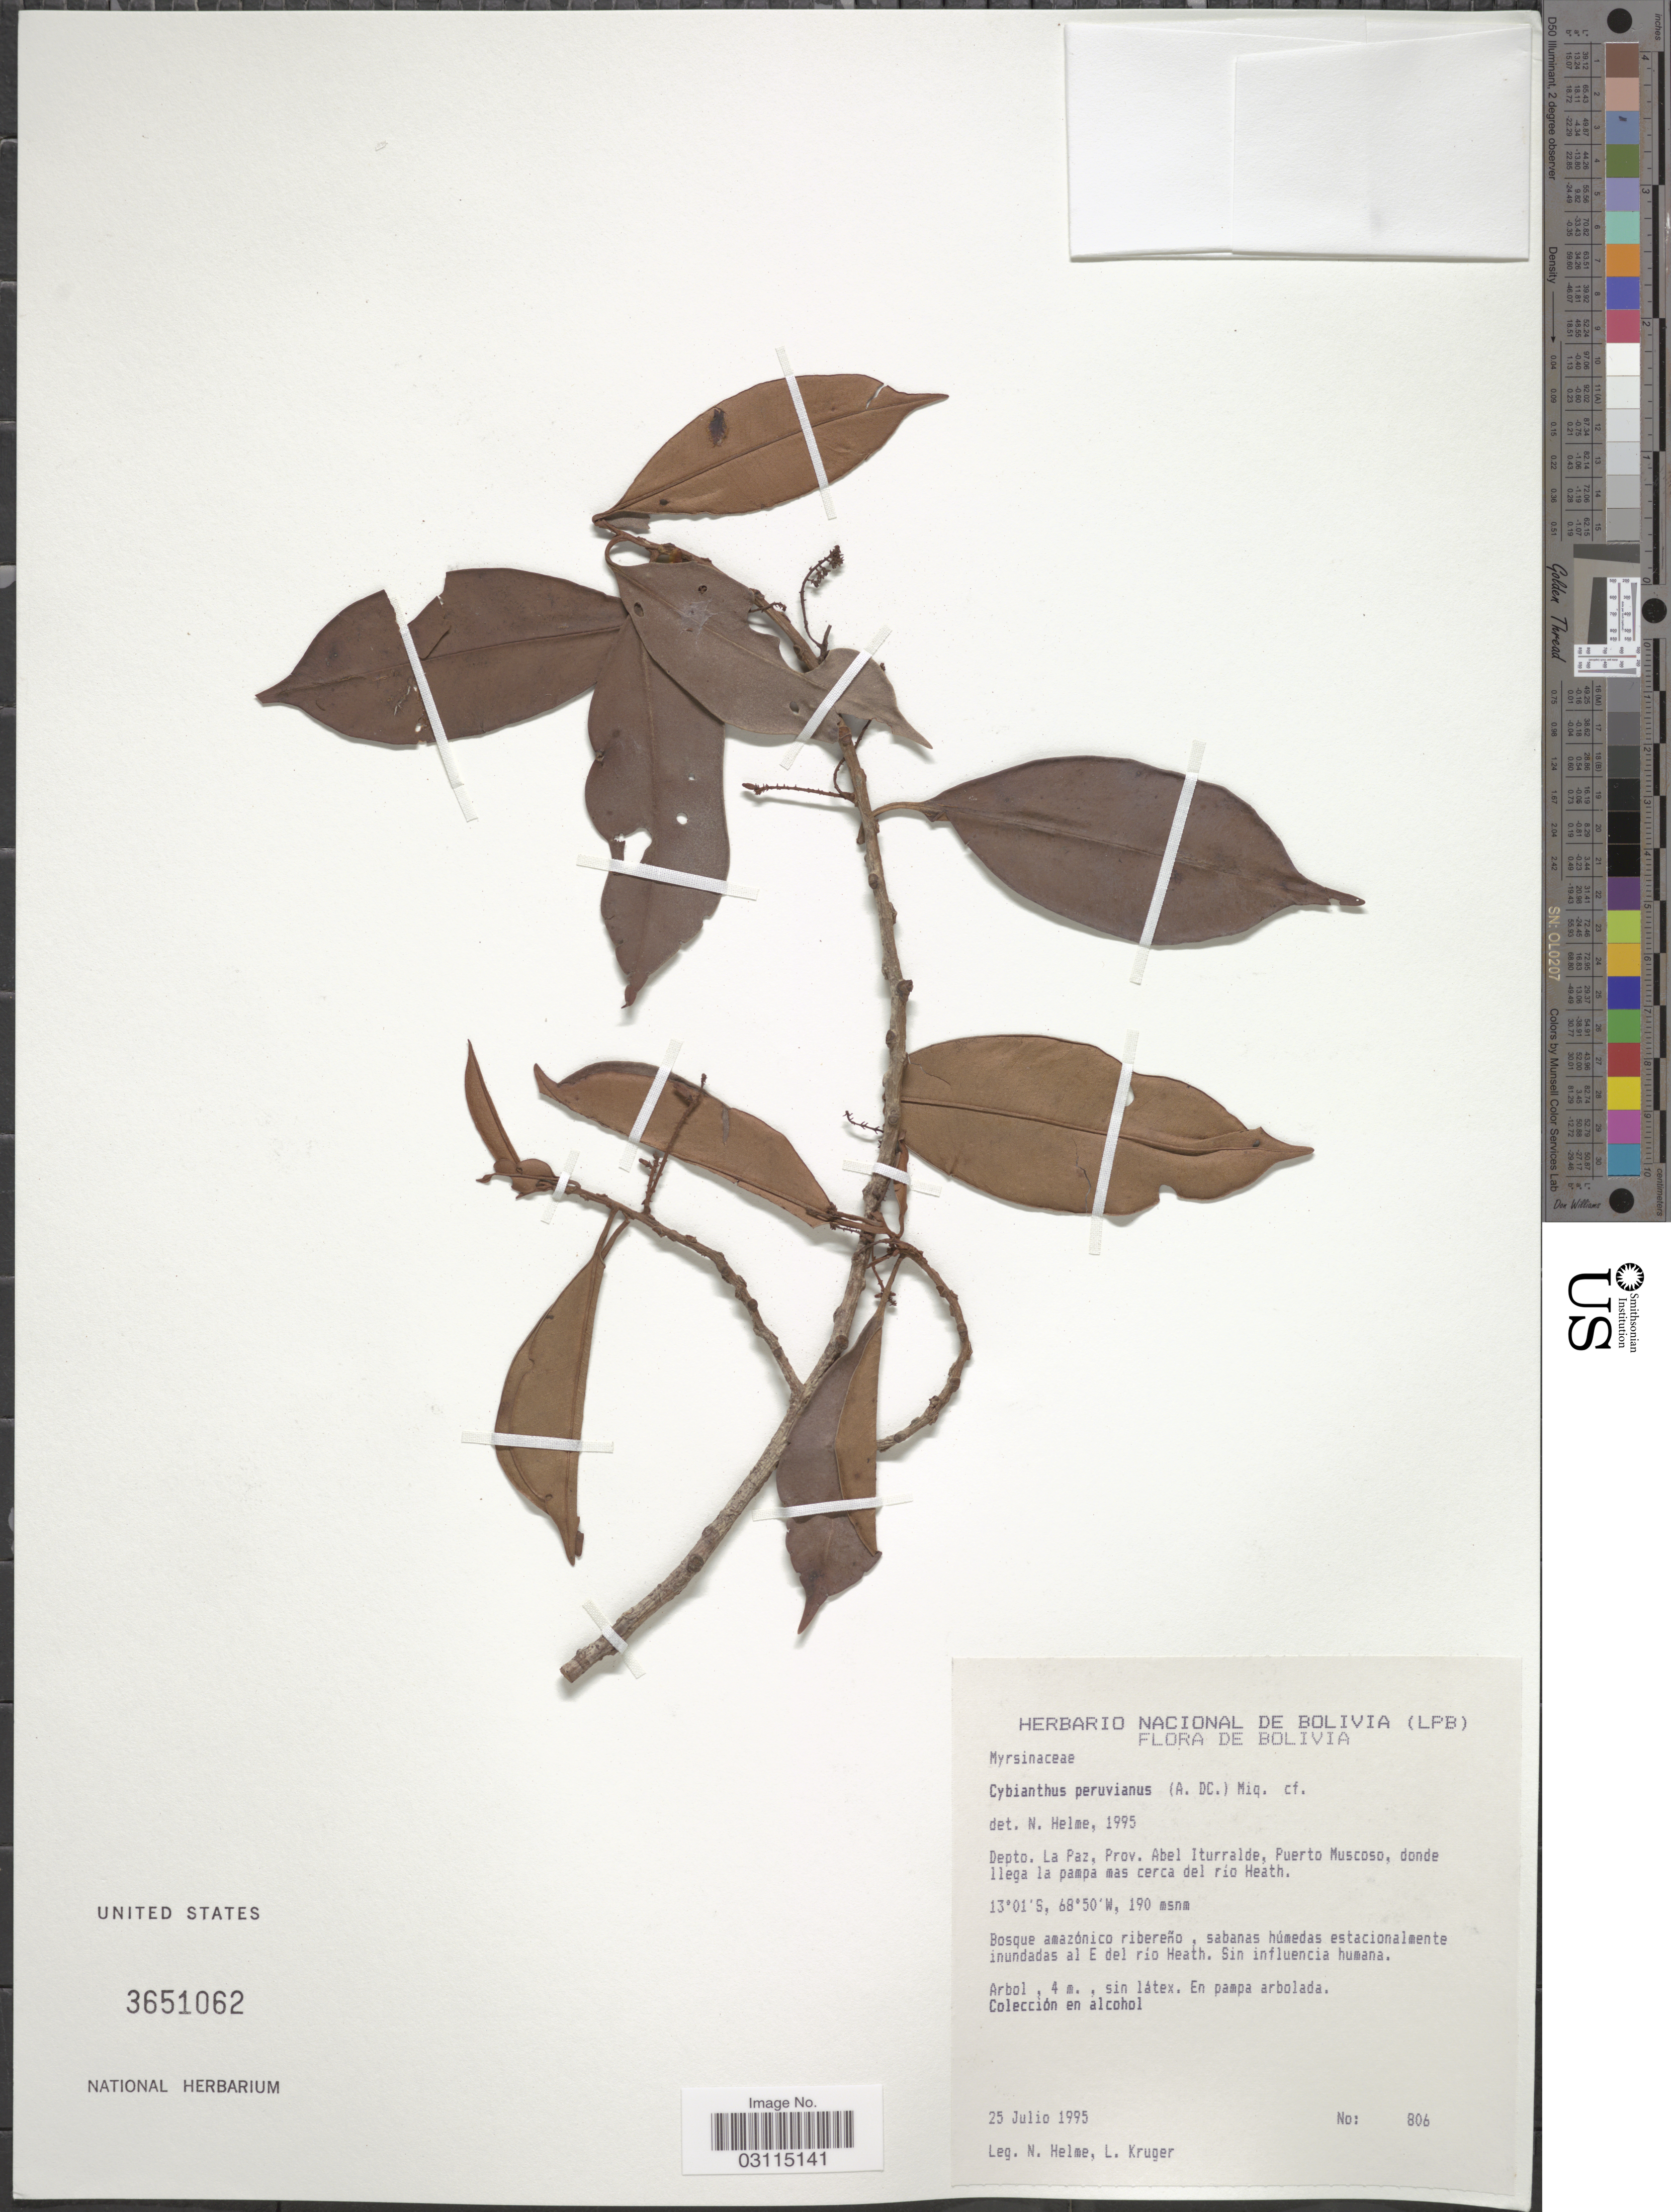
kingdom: Plantae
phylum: Tracheophyta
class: Magnoliopsida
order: Ericales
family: Primulaceae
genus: Cybianthus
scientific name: Cybianthus peruvianus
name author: (A. DC.) Miq.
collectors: N. Helme & L. Kruger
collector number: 806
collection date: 1995-07-25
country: Bolivia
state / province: La Paz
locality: Depto. La Paz, Prov. Abel Iturralde, Puerto Muscoso, donde llega la pampa mas cerca del río Heath.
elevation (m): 190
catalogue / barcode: US 3651062